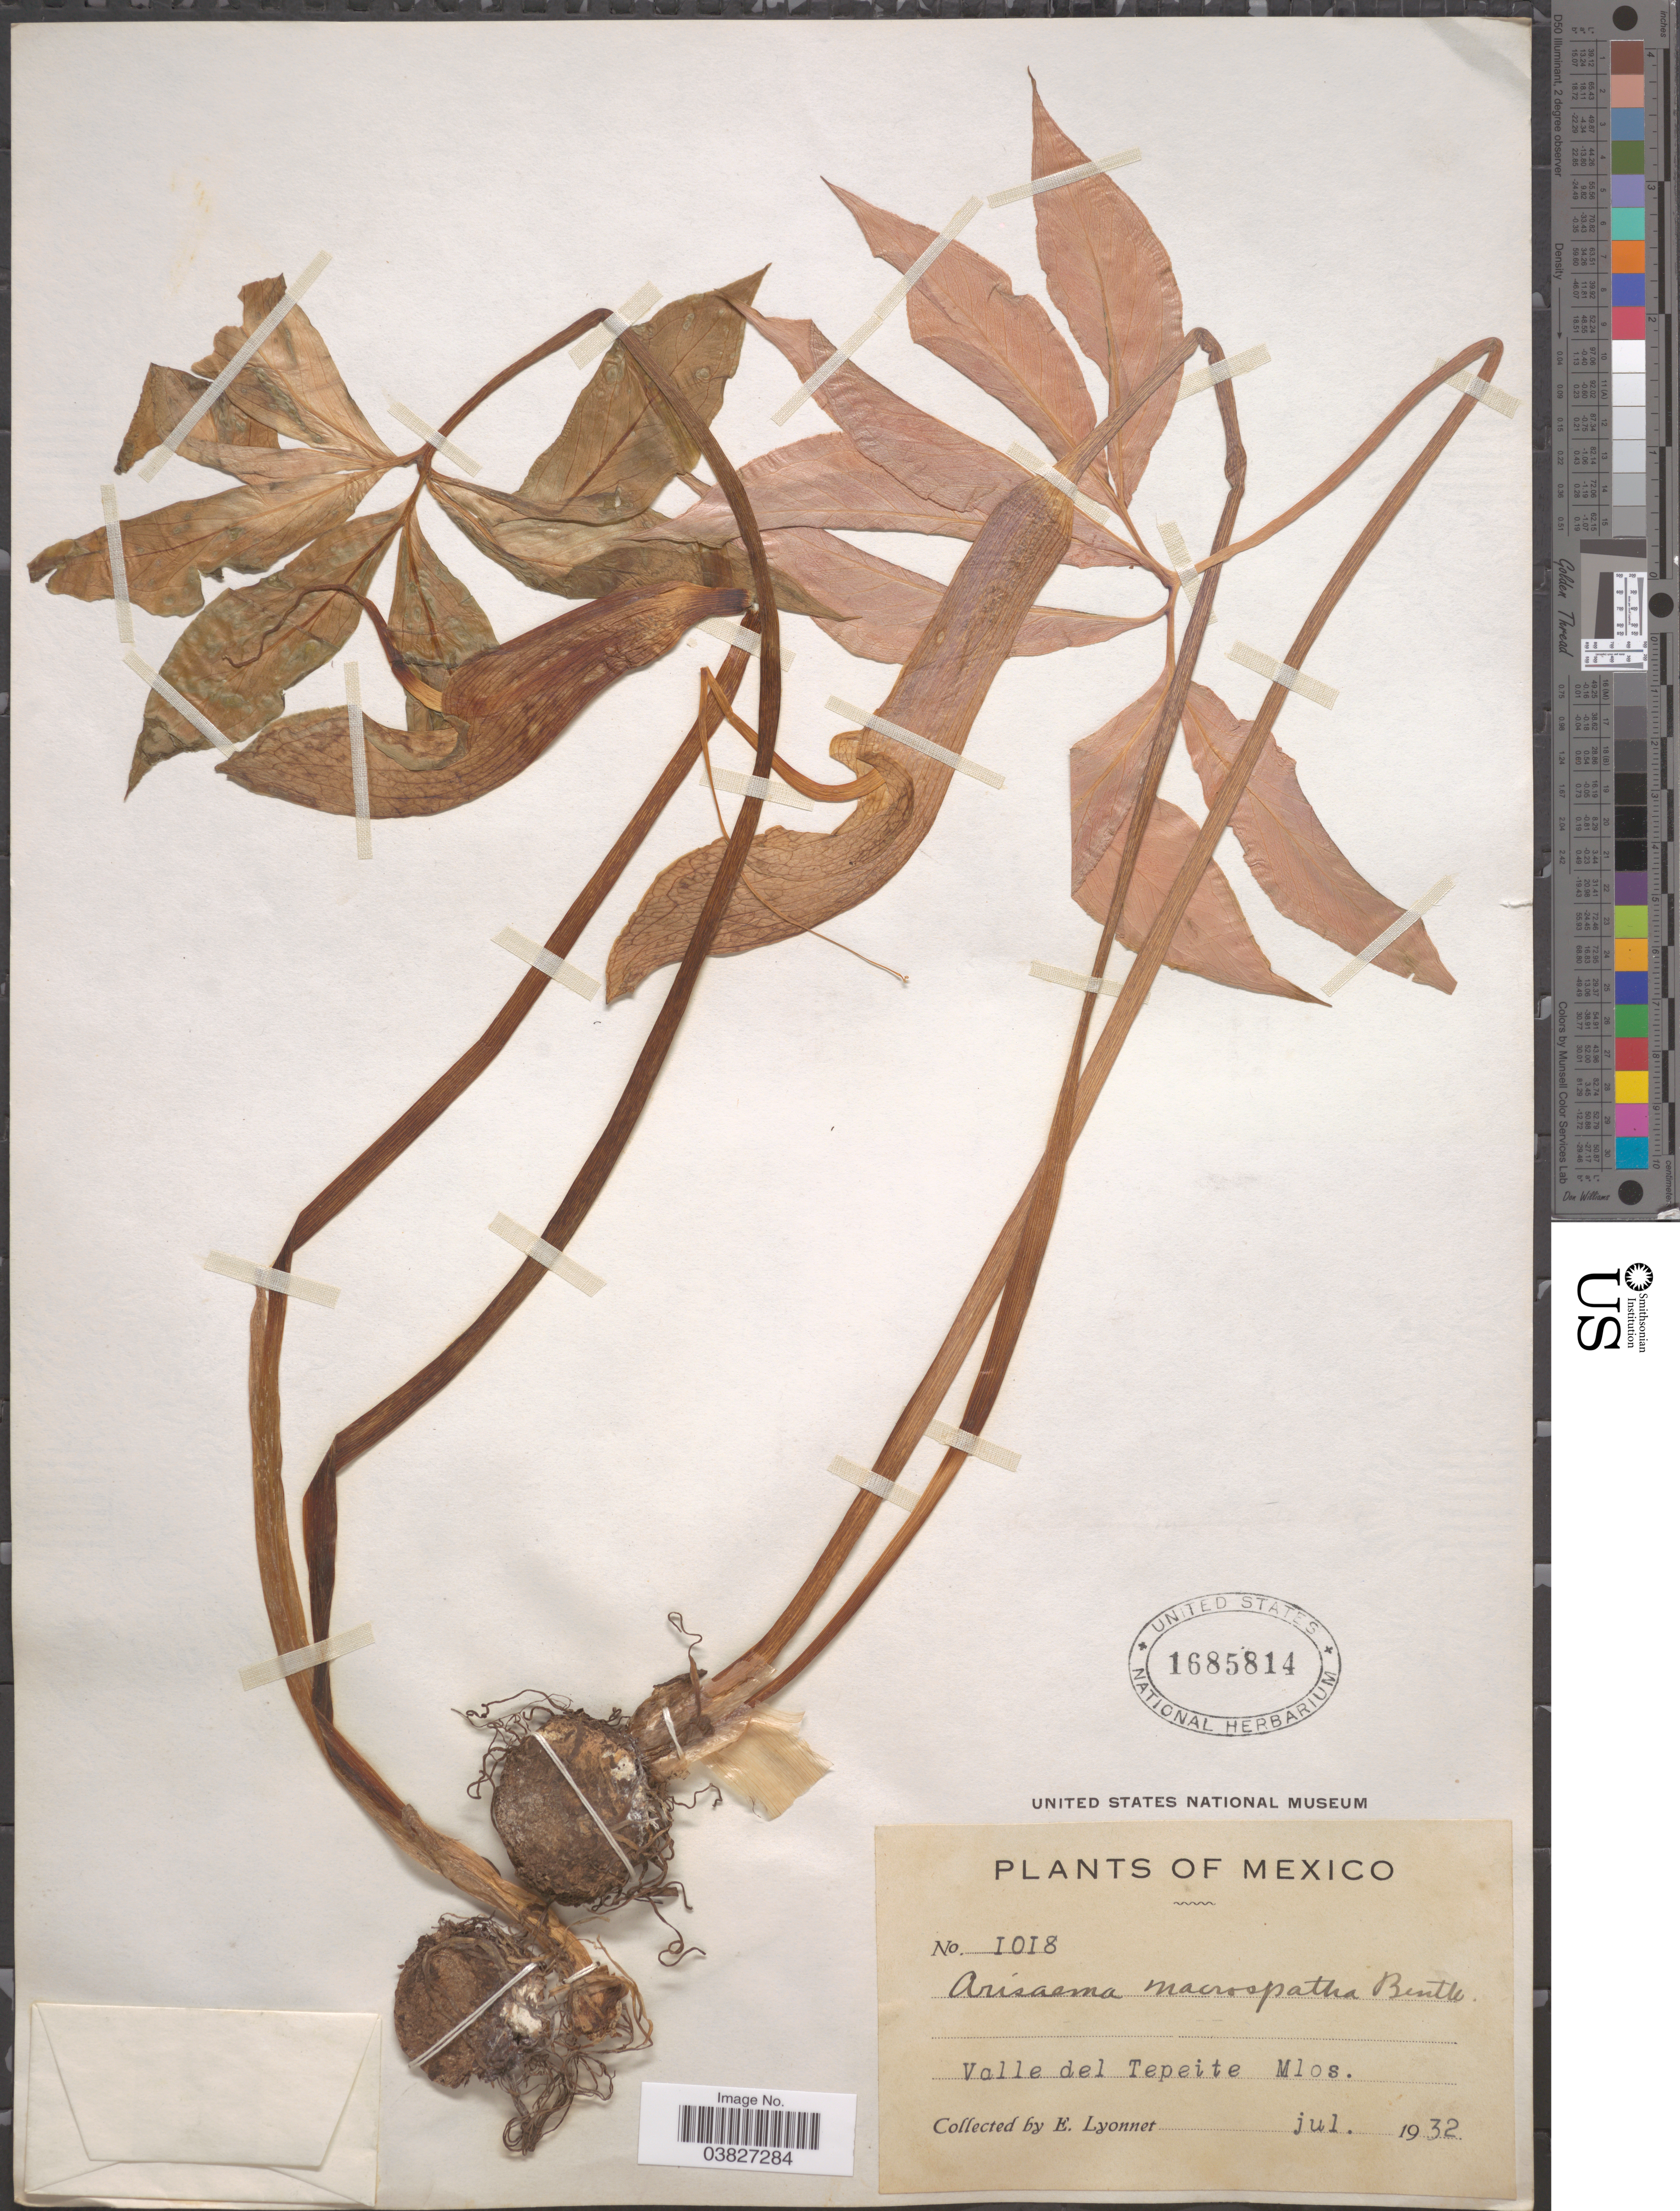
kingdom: Plantae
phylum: Tracheophyta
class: Liliopsida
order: Alismatales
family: Araceae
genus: Arisaema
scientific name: Arisaema macrospathum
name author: Benth.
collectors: E. Lyonnet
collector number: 1018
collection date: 1932-07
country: Mexico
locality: Valle del Tepeite Mlos.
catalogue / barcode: US 1685814